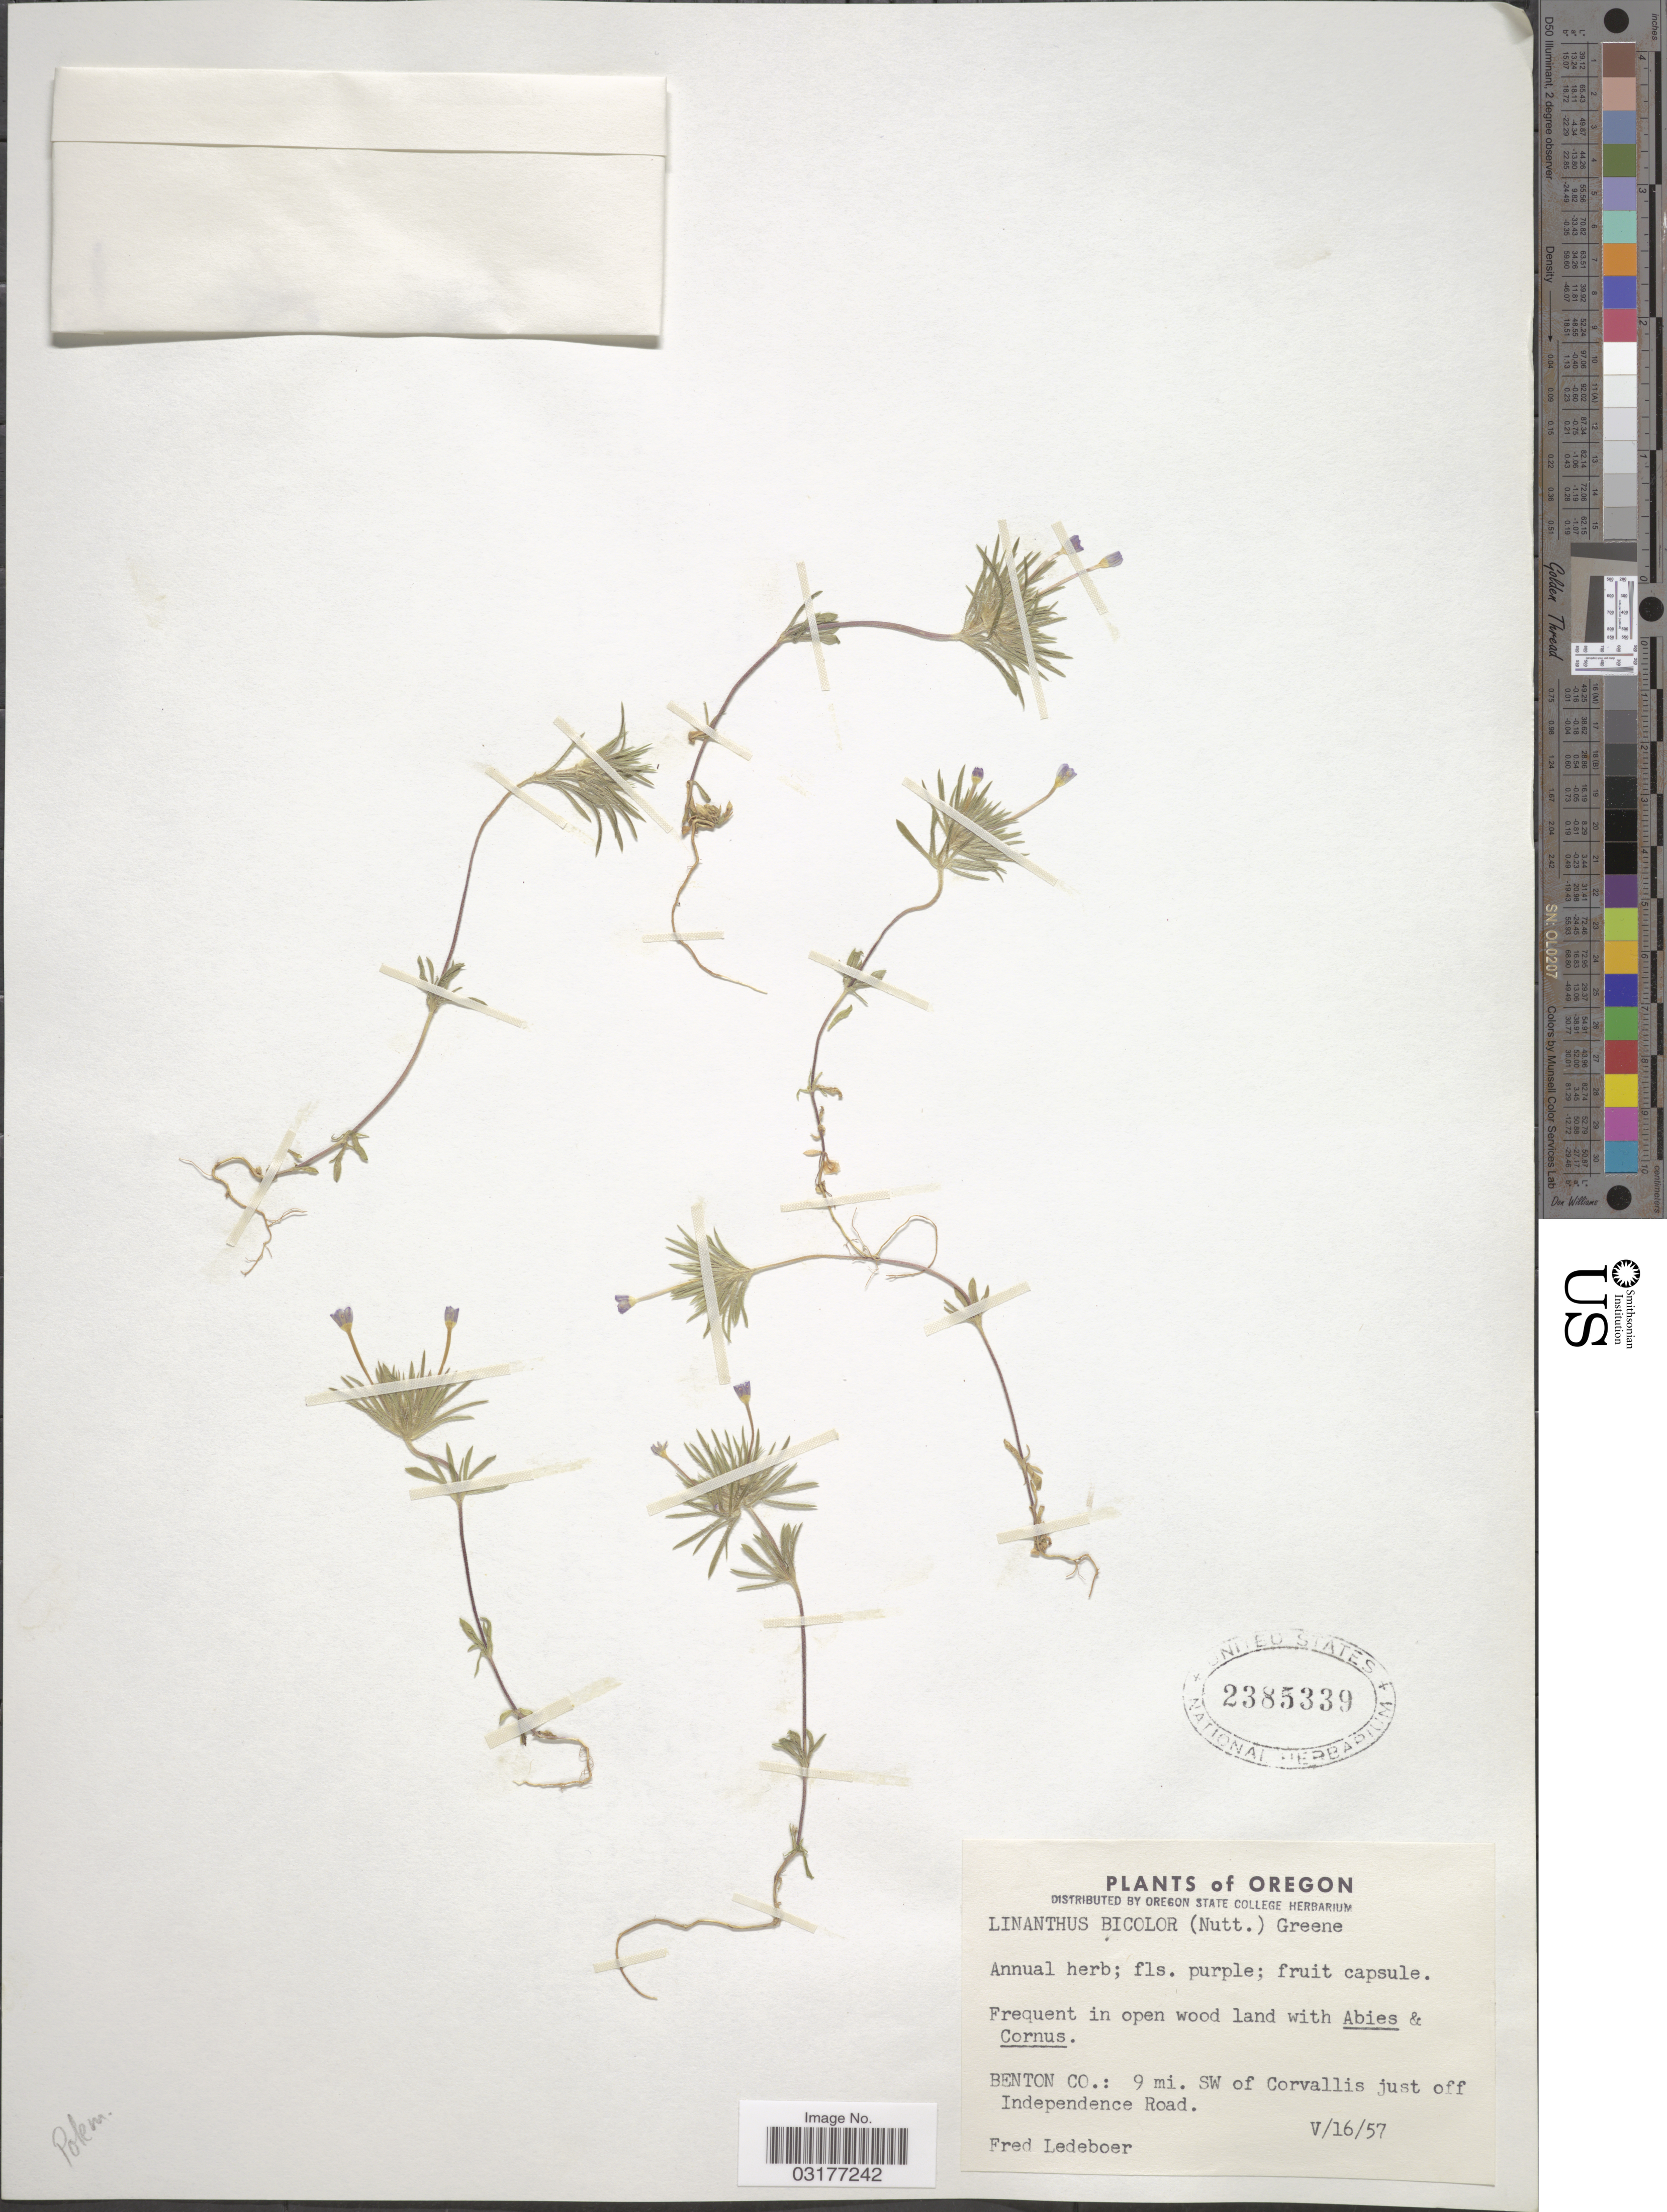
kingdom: Plantae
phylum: Tracheophyta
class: Magnoliopsida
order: Ericales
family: Polemoniaceae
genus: Leptosiphon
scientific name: Leptosiphon bicolor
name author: Nutt.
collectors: F. Ledeboer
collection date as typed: Transcribed d/m/y: 16/5/57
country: United States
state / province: Oregon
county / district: Benton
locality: Benton Co.: 9 mi. SW of Corvallis just off Independence Road.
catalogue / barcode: US 2385339